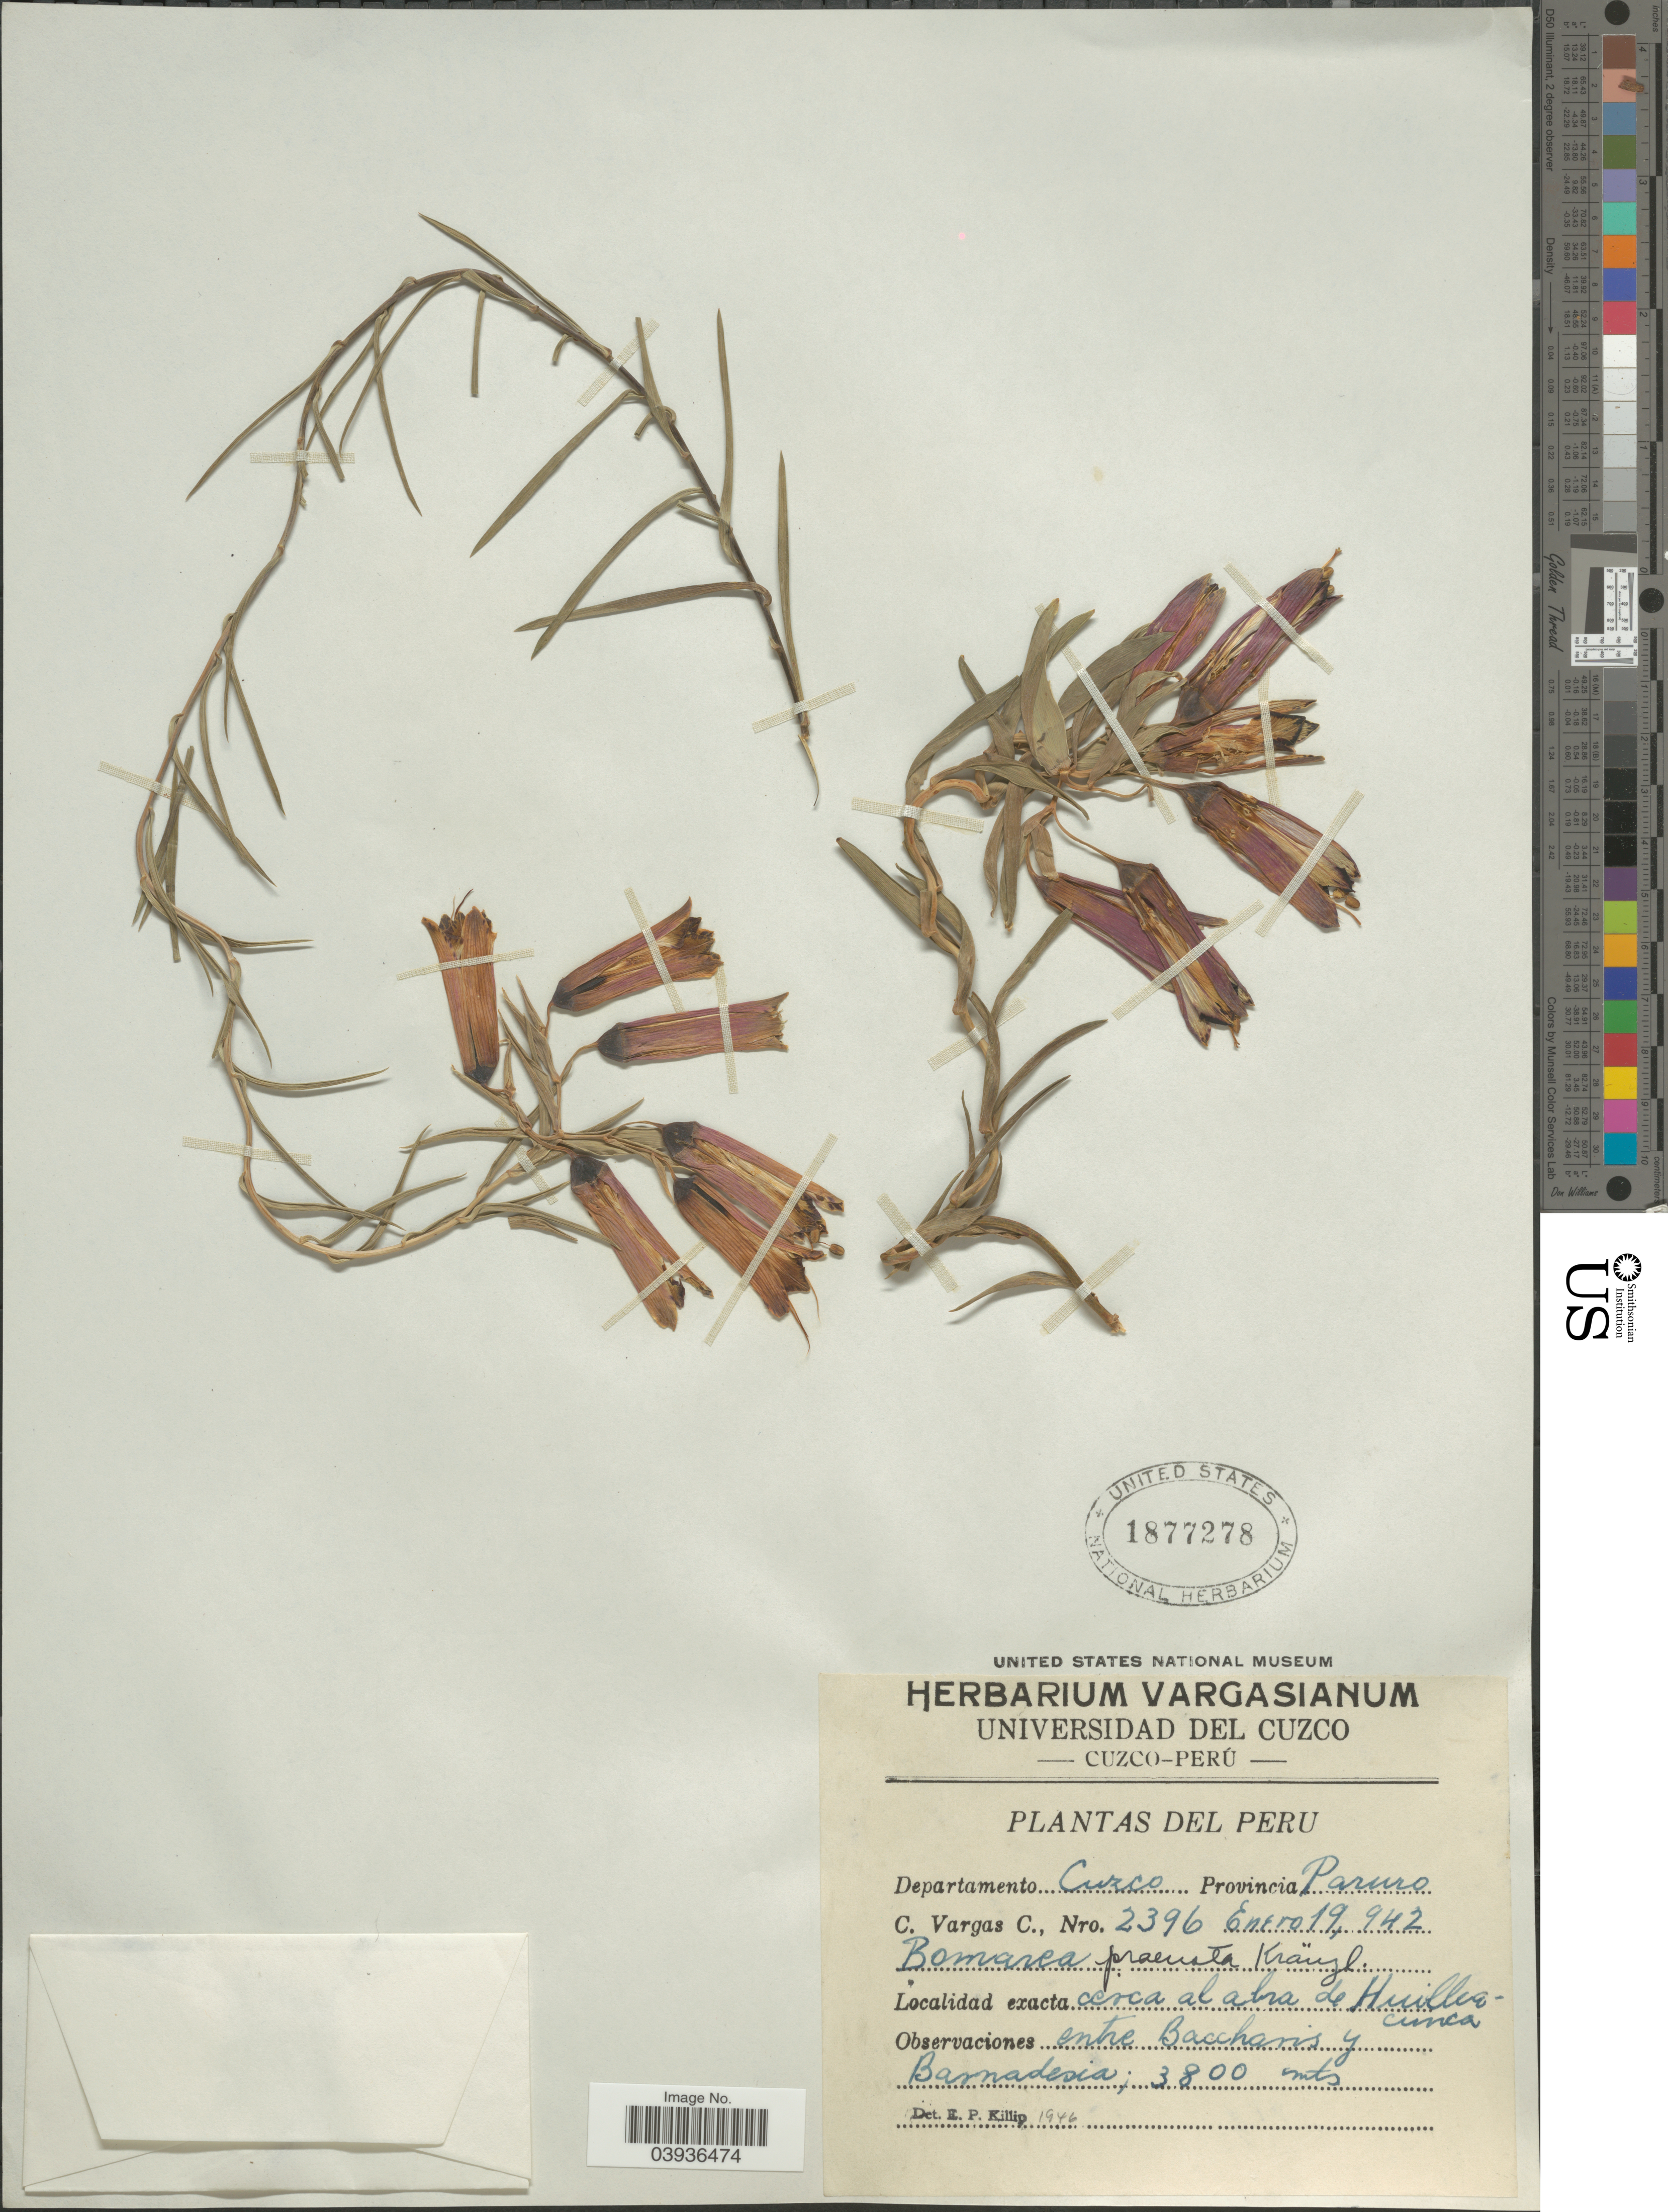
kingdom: Plantae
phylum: Tracheophyta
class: Liliopsida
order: Liliales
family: Alstroemeriaceae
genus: Bomarea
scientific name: Bomarea praeusta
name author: Kraenzl.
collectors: C. Vargas Calderón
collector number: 2396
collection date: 1942-01-19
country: Peru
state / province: Cusco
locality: Departamento Cuzco Provincia Paruro. Cerca al abra de Huillcunca. Entre Baccharis y Barnadesia.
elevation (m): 3800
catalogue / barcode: US 1877278